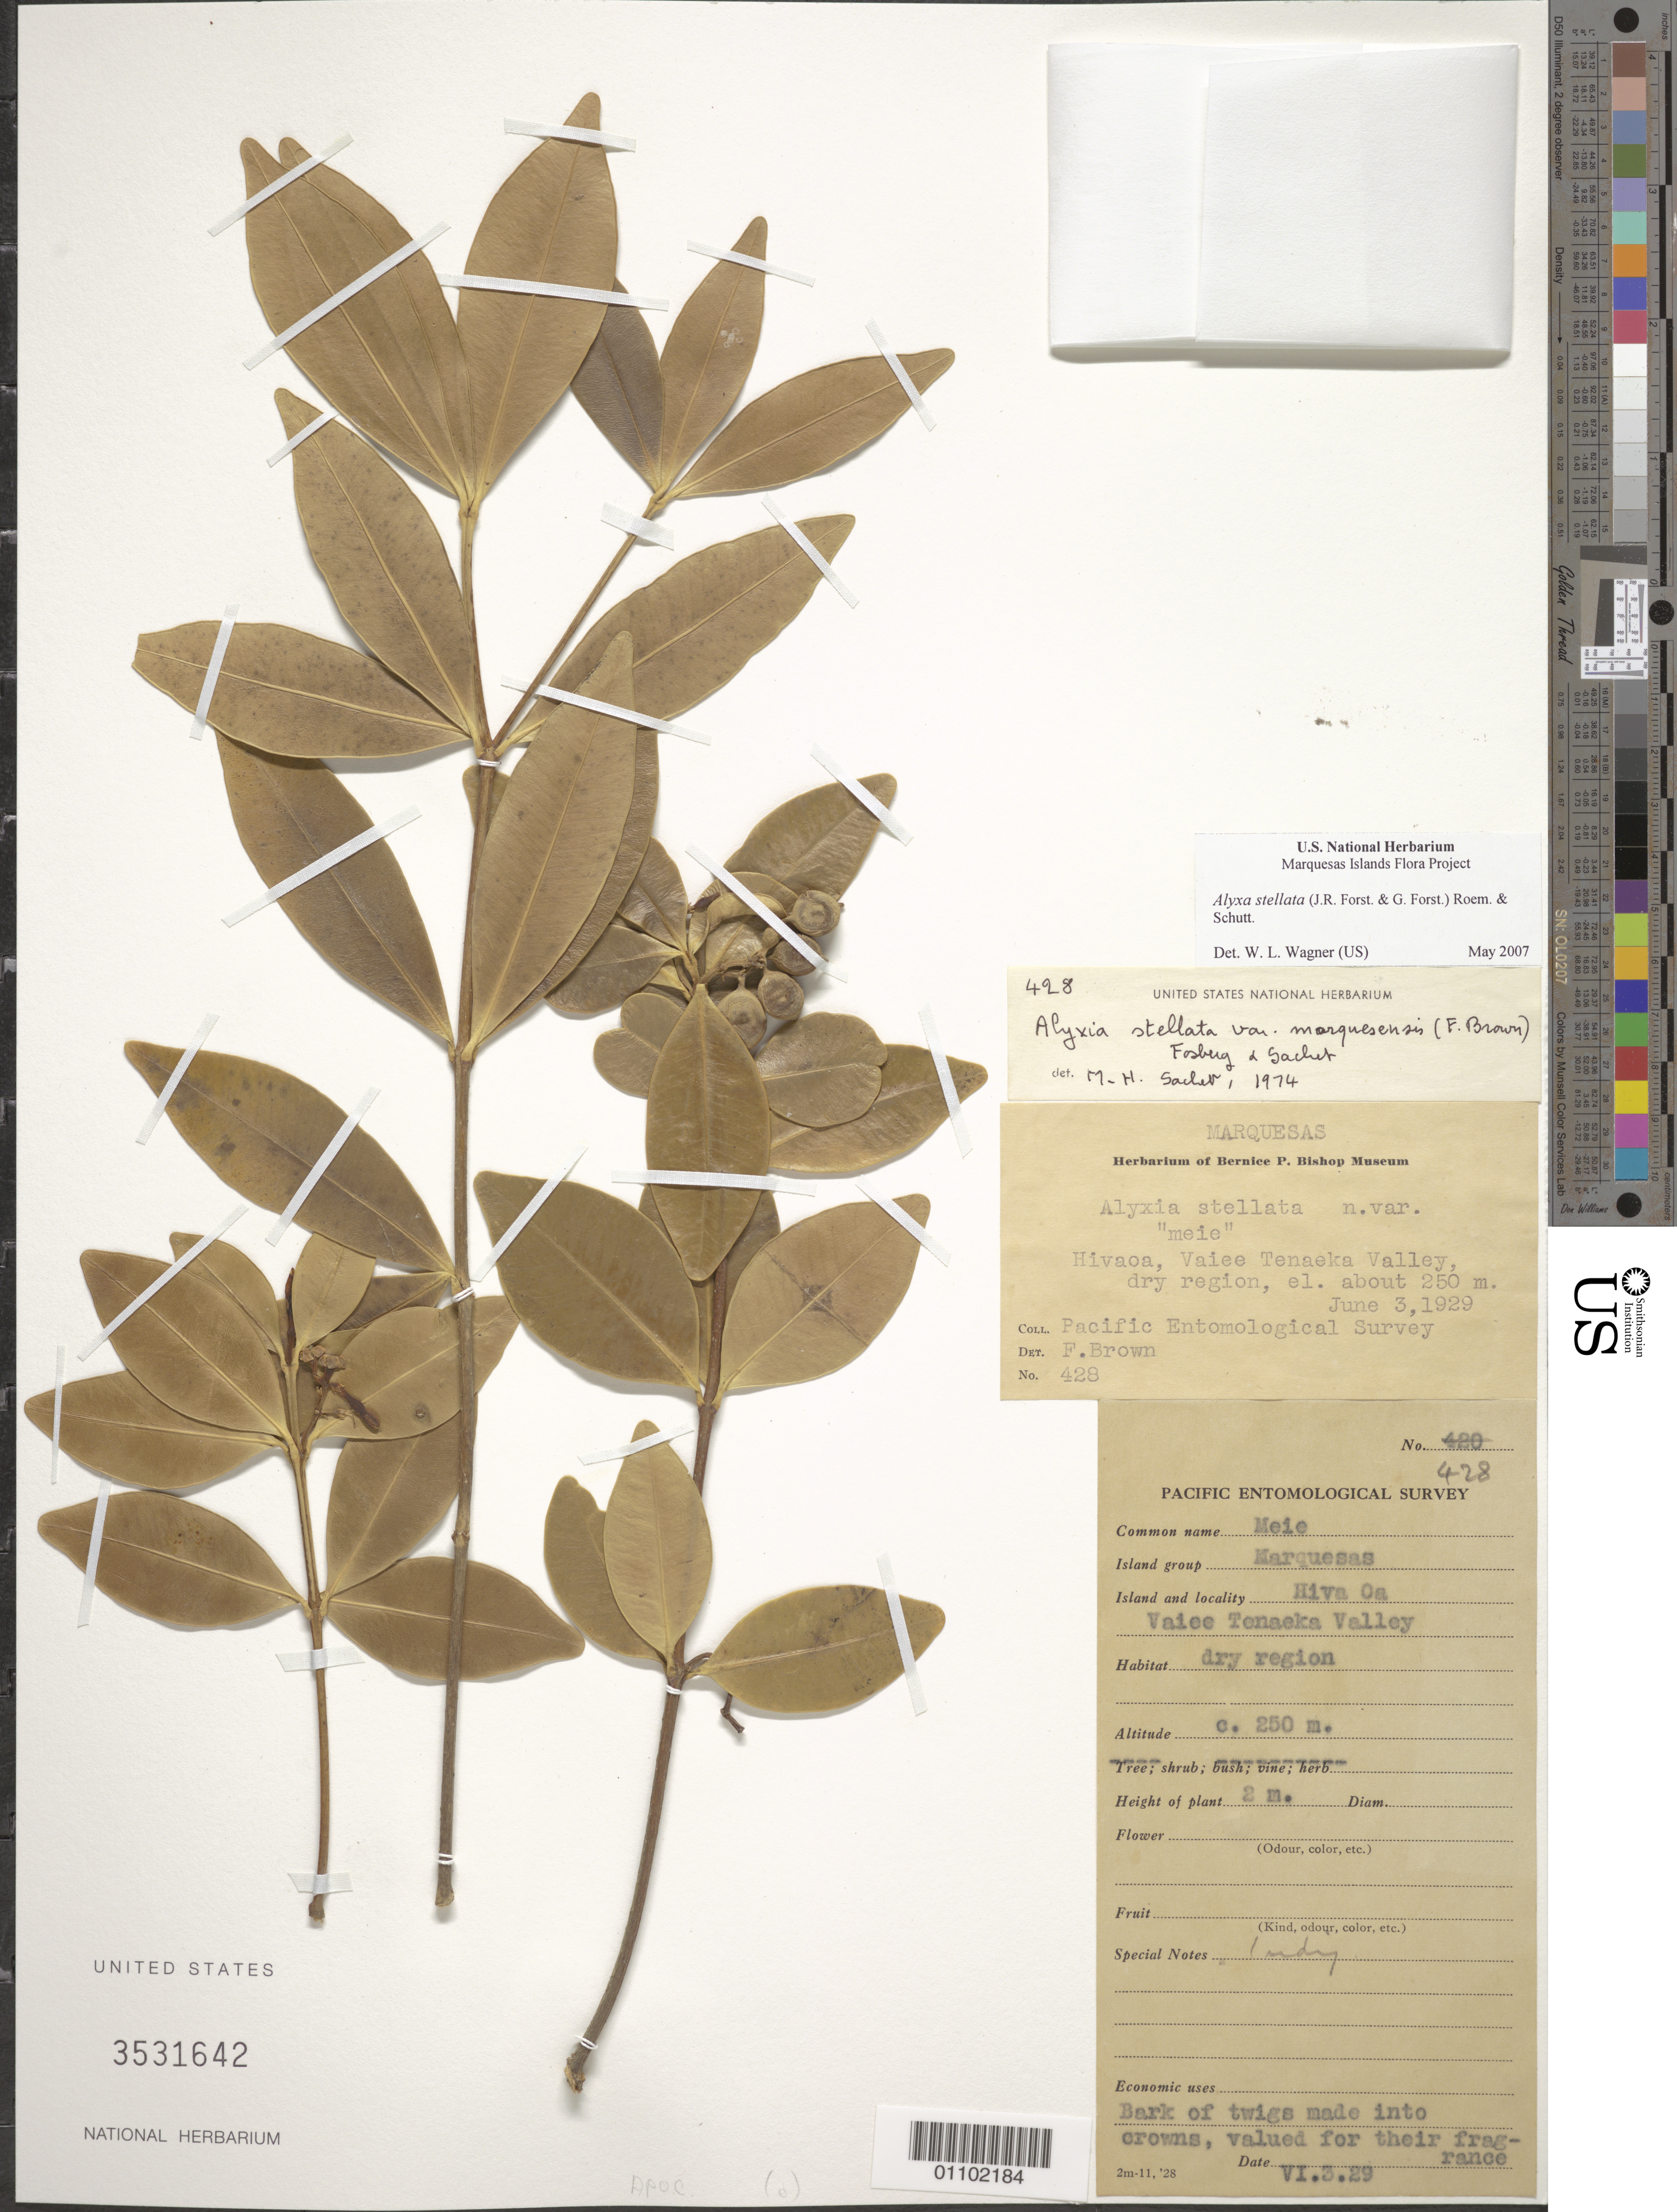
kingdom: Plantae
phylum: Tracheophyta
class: Magnoliopsida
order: Gentianales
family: Apocynaceae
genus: Alyxia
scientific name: Alyxia stellata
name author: (J.R. Forst. & G. Forst.) Roem. & Schult.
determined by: Wagner, W. L., (BOT), Smithsonian Institution - National Museum of Natural History (UNITED STATES)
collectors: E. Mumford & A. M. Adamson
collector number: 428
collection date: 1929-06-03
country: French Polynesia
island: Hiva Oa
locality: Vaiee Tenaeka Valley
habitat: Dry region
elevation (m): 250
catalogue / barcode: US 3531642